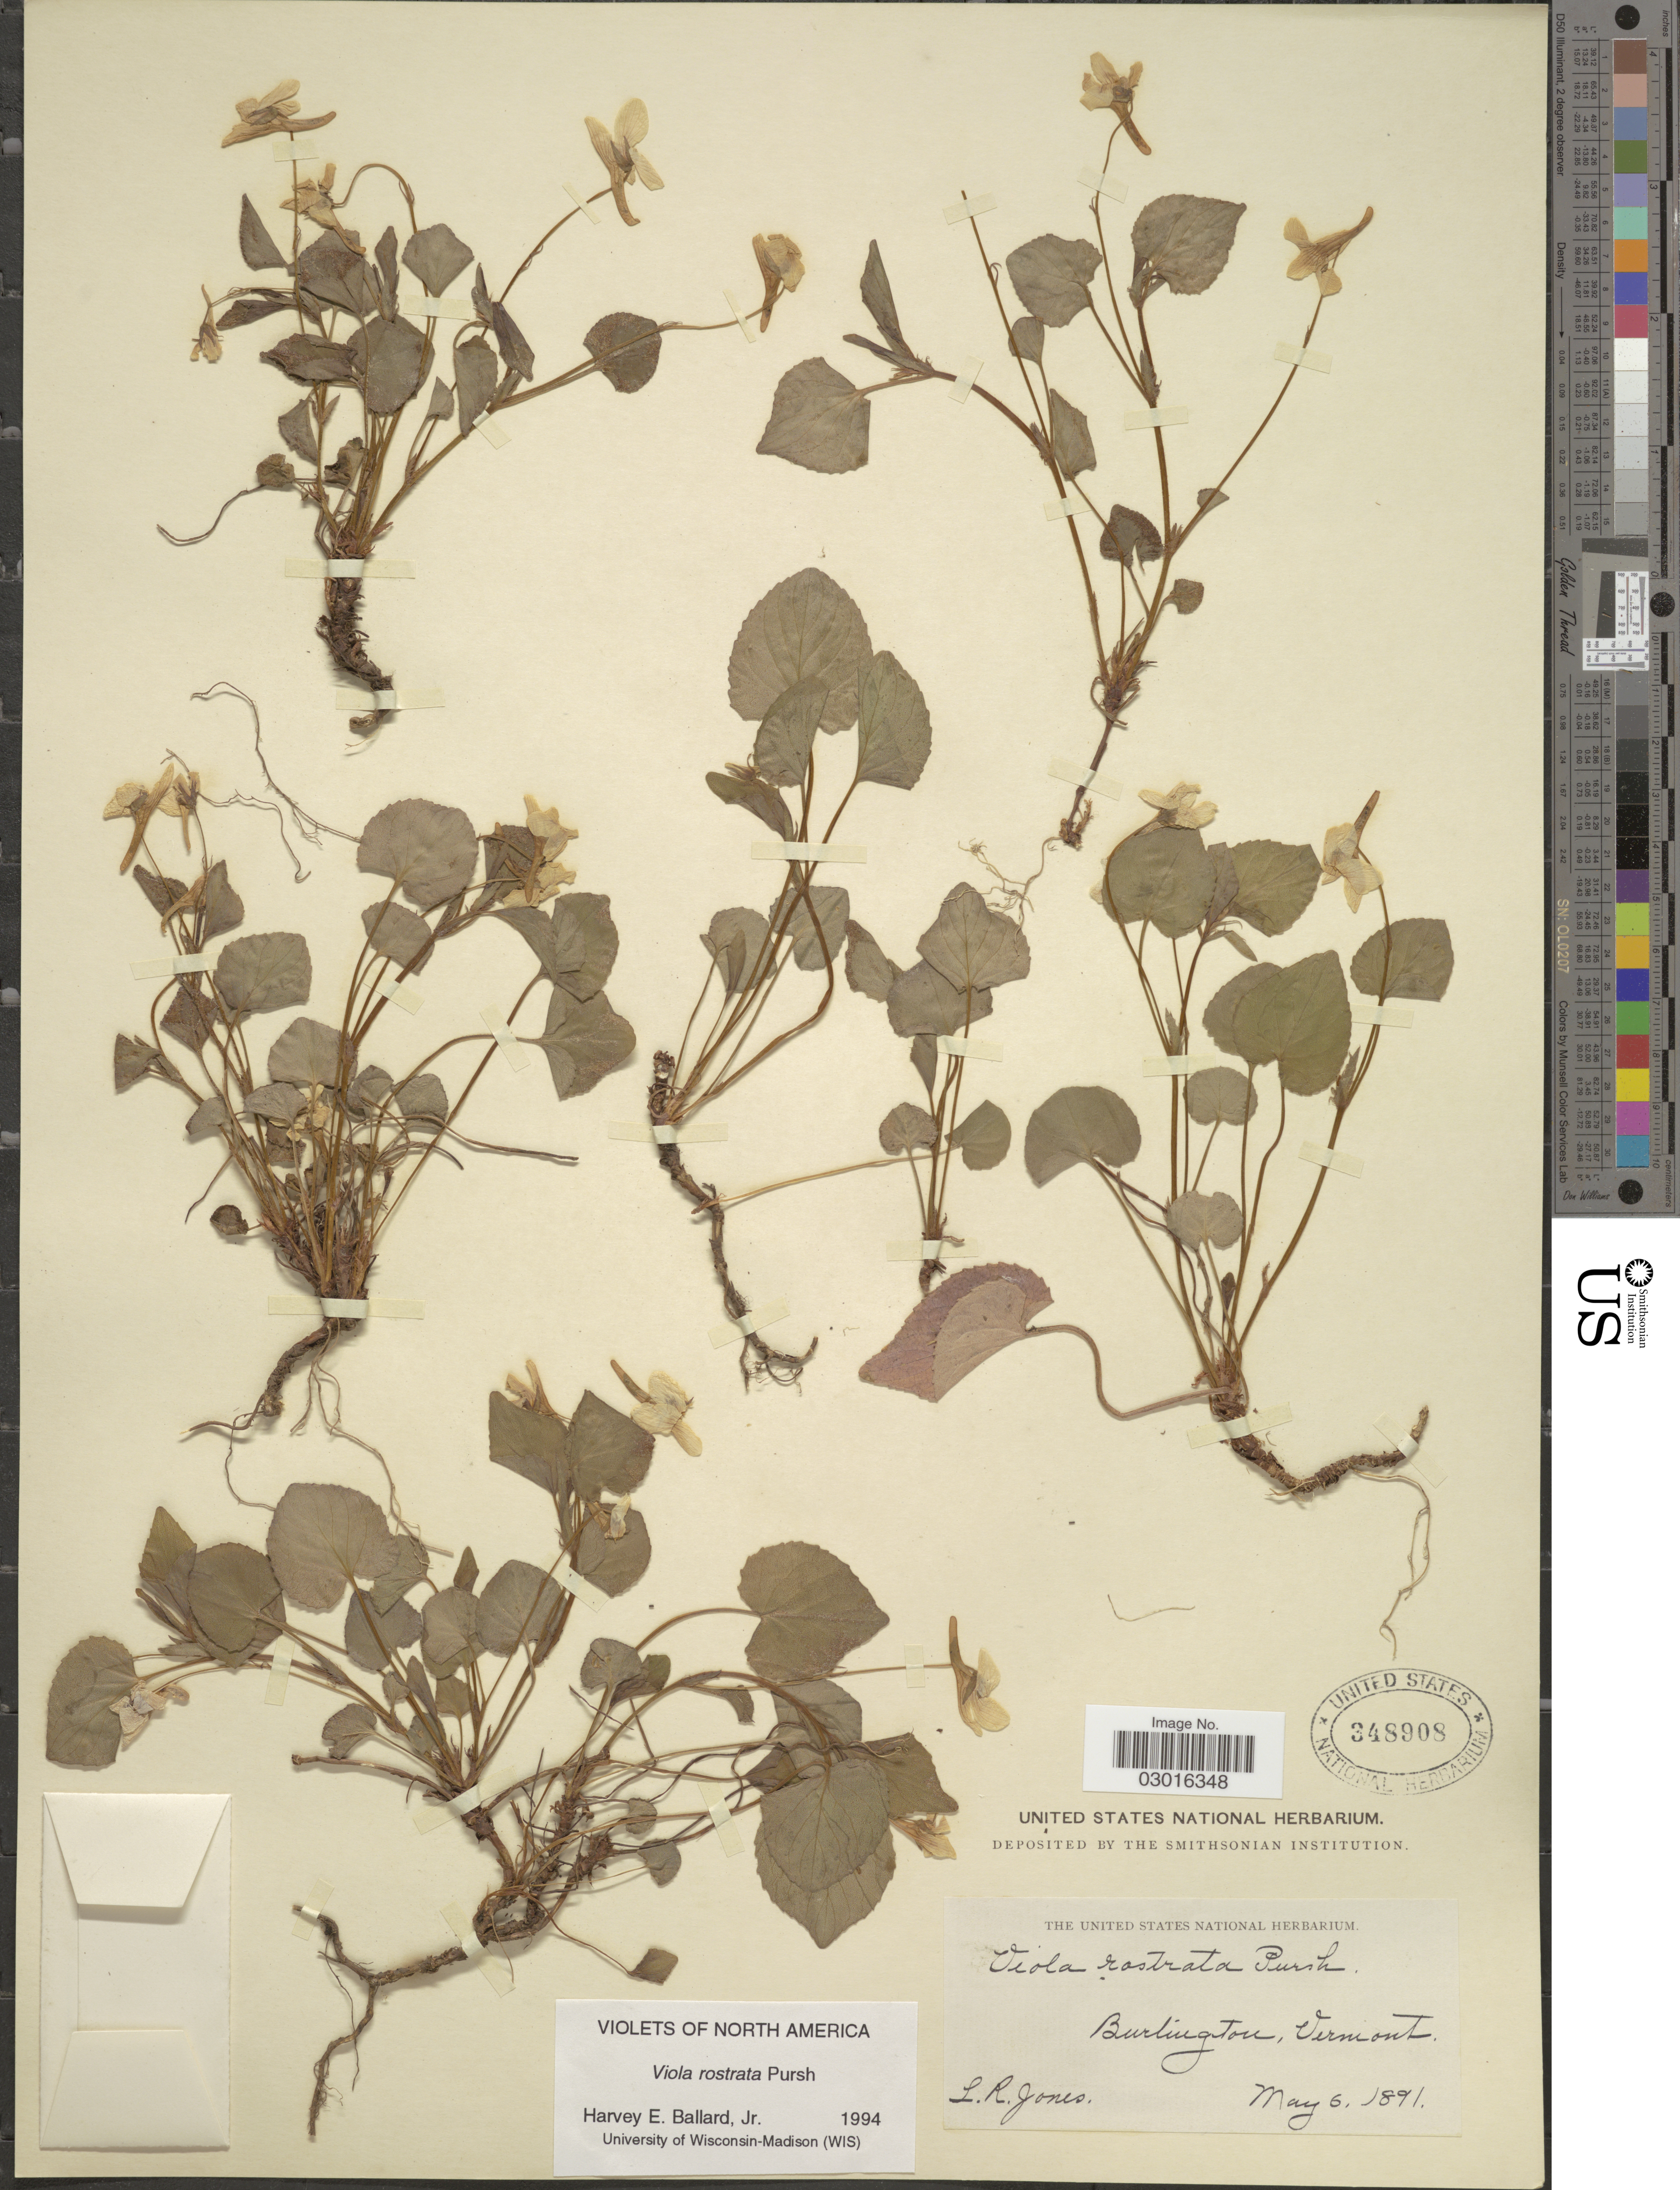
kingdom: Plantae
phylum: Tracheophyta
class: Magnoliopsida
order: Malpighiales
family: Violaceae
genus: Viola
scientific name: Viola rostrata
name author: Pursh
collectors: L. R. Jones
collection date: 1891-05-06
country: United States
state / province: Vermont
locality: Burlington.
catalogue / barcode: US 348908